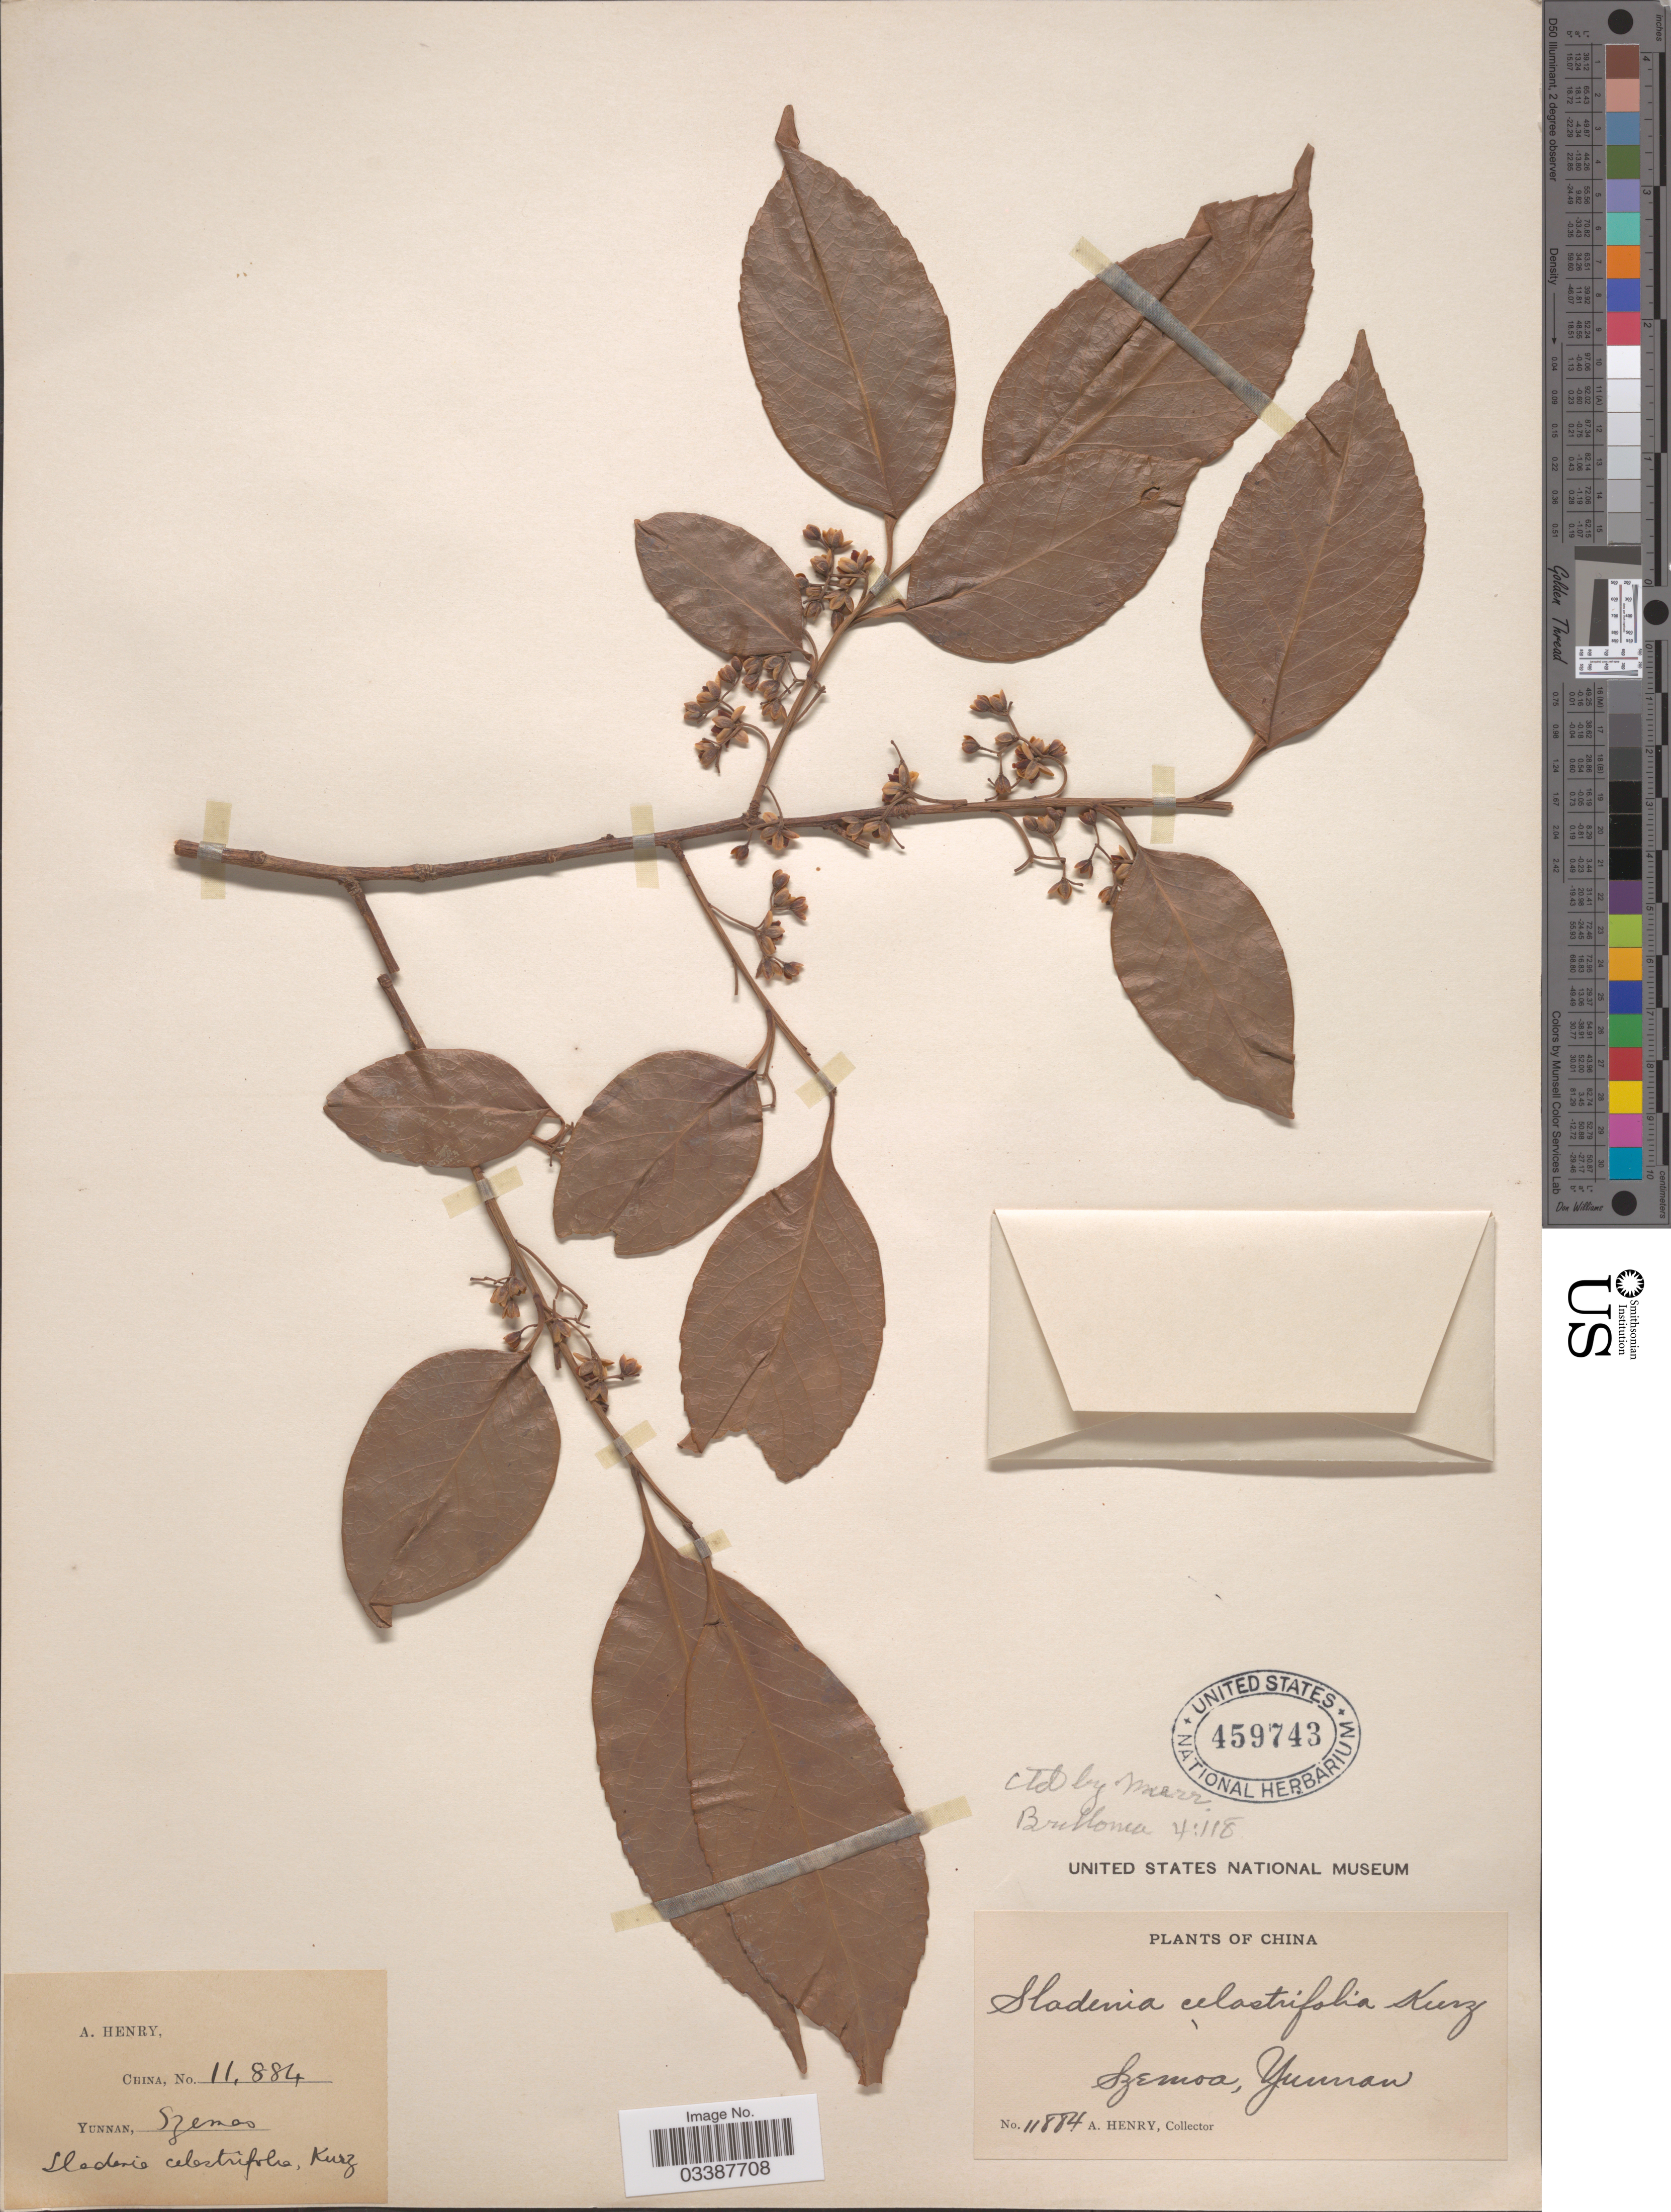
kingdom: Plantae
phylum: Tracheophyta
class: Magnoliopsida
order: Ericales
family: Sladeniaceae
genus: Sladenia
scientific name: Sladenia celastrifolia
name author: Kurz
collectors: A. Henry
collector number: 11884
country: China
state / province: Yunnan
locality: Szemoa.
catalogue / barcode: US 459743